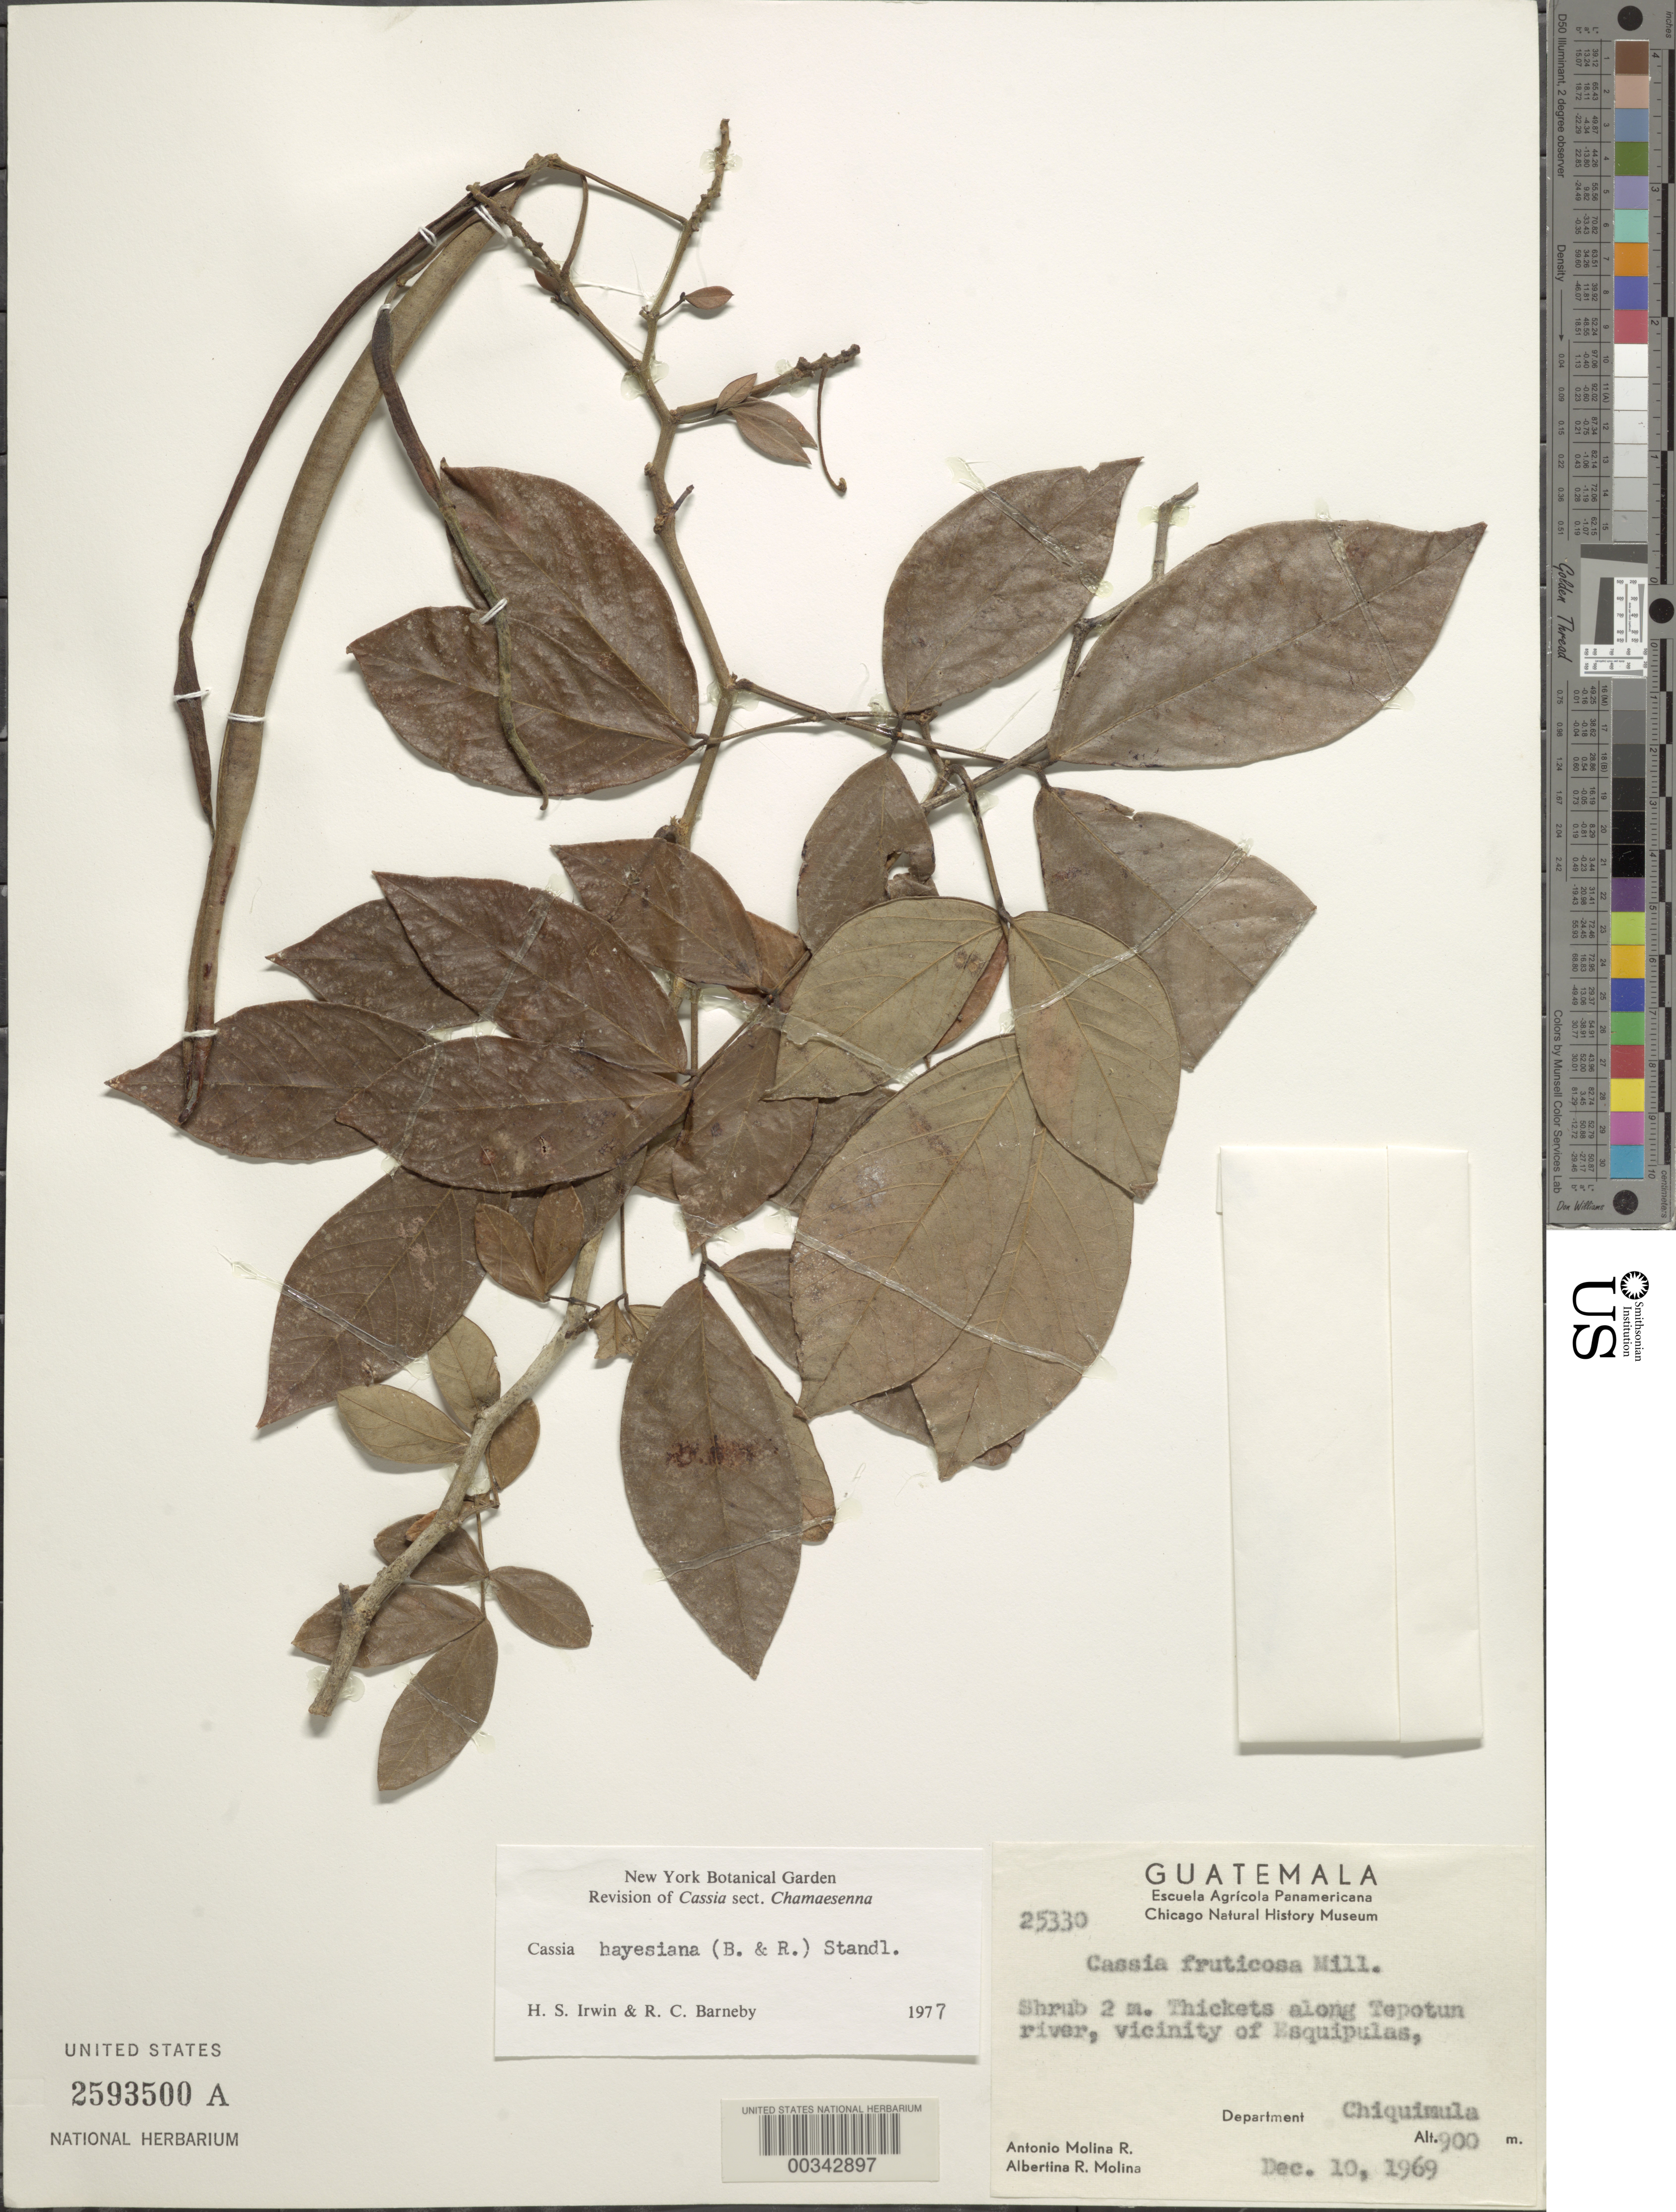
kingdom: Plantae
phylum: Tracheophyta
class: Magnoliopsida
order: Fabales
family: Fabaceae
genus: Senna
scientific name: Senna hayesiana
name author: (Britton & Rose) H.S. Irwin & Barneby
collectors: A. Molina R. & A. Molina R.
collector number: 25330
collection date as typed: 10 Dec 1969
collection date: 1969-12-10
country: Guatemala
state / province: Chiquimula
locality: Along Tepotun River, vicinity of Esquipulas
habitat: Thickets along river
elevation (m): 900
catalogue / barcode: US 2593500A